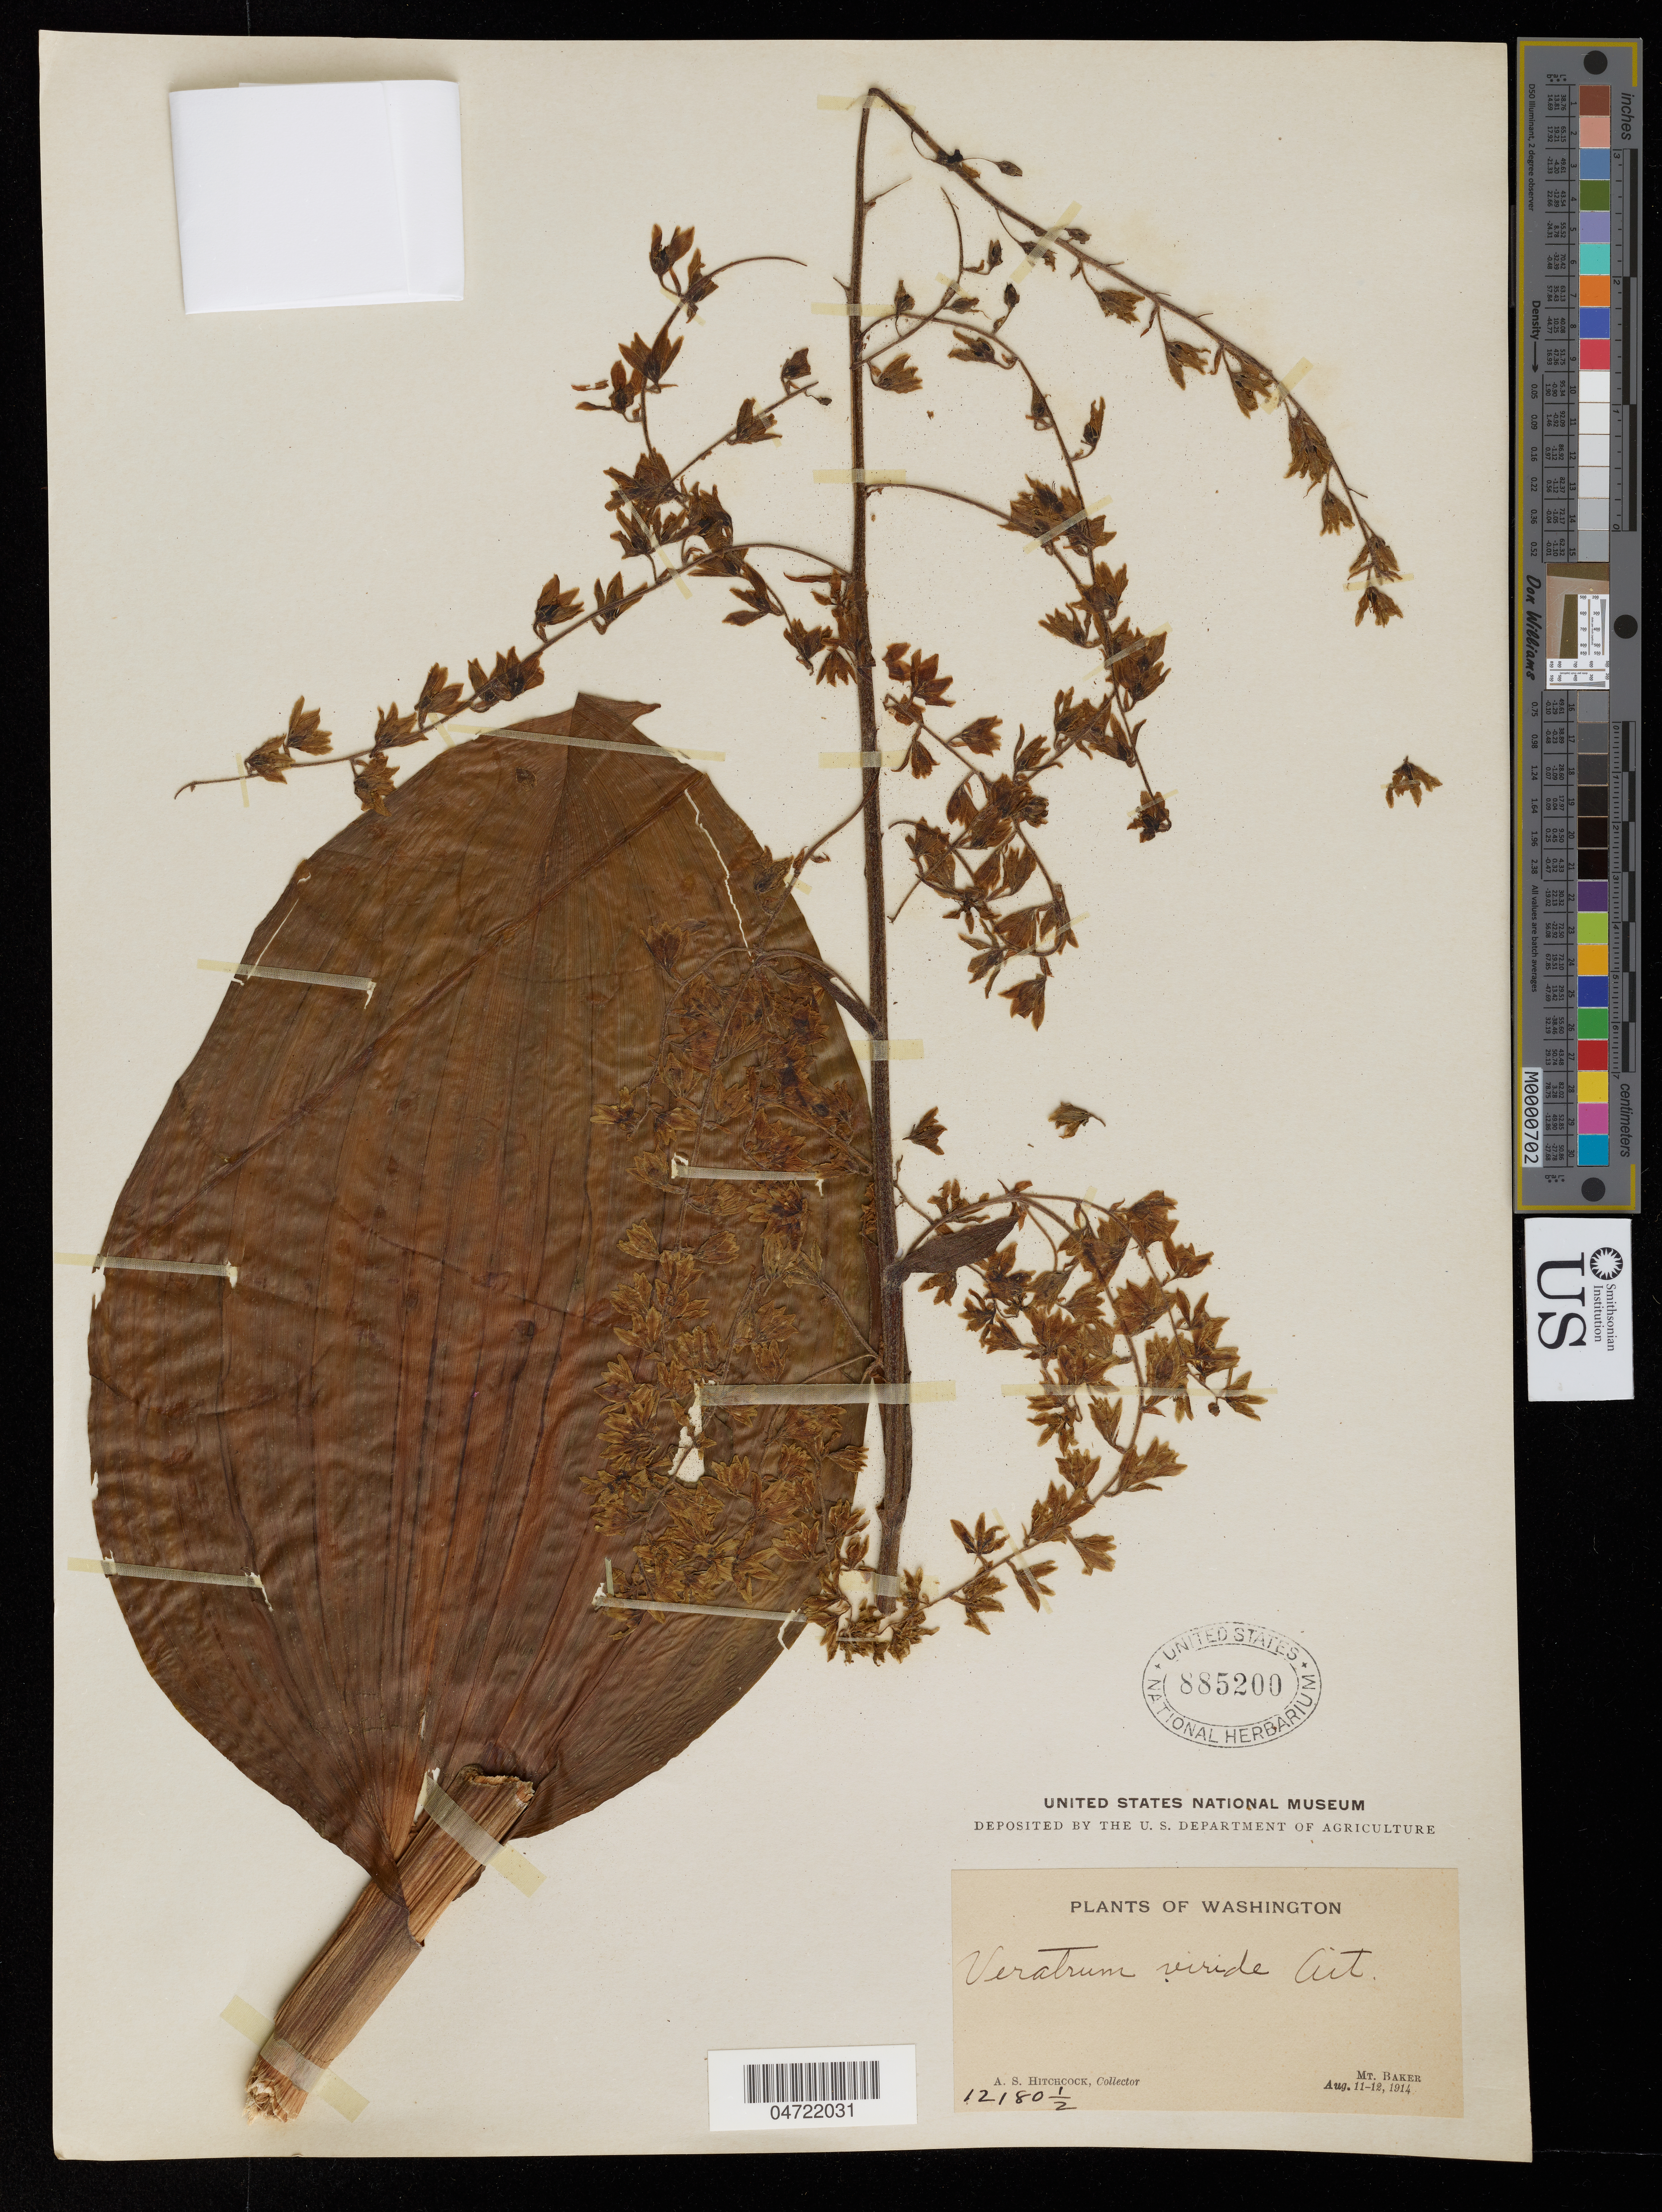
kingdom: Plantae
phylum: Tracheophyta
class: Liliopsida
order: Liliales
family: Melanthiaceae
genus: Veratrum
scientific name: Veratrum viride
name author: Aiton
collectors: A. S. Hitchcock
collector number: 12180.5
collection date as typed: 11 Aug 1914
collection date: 1914-08-11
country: United States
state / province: Washington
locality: Mt. Baker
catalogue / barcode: US 885200